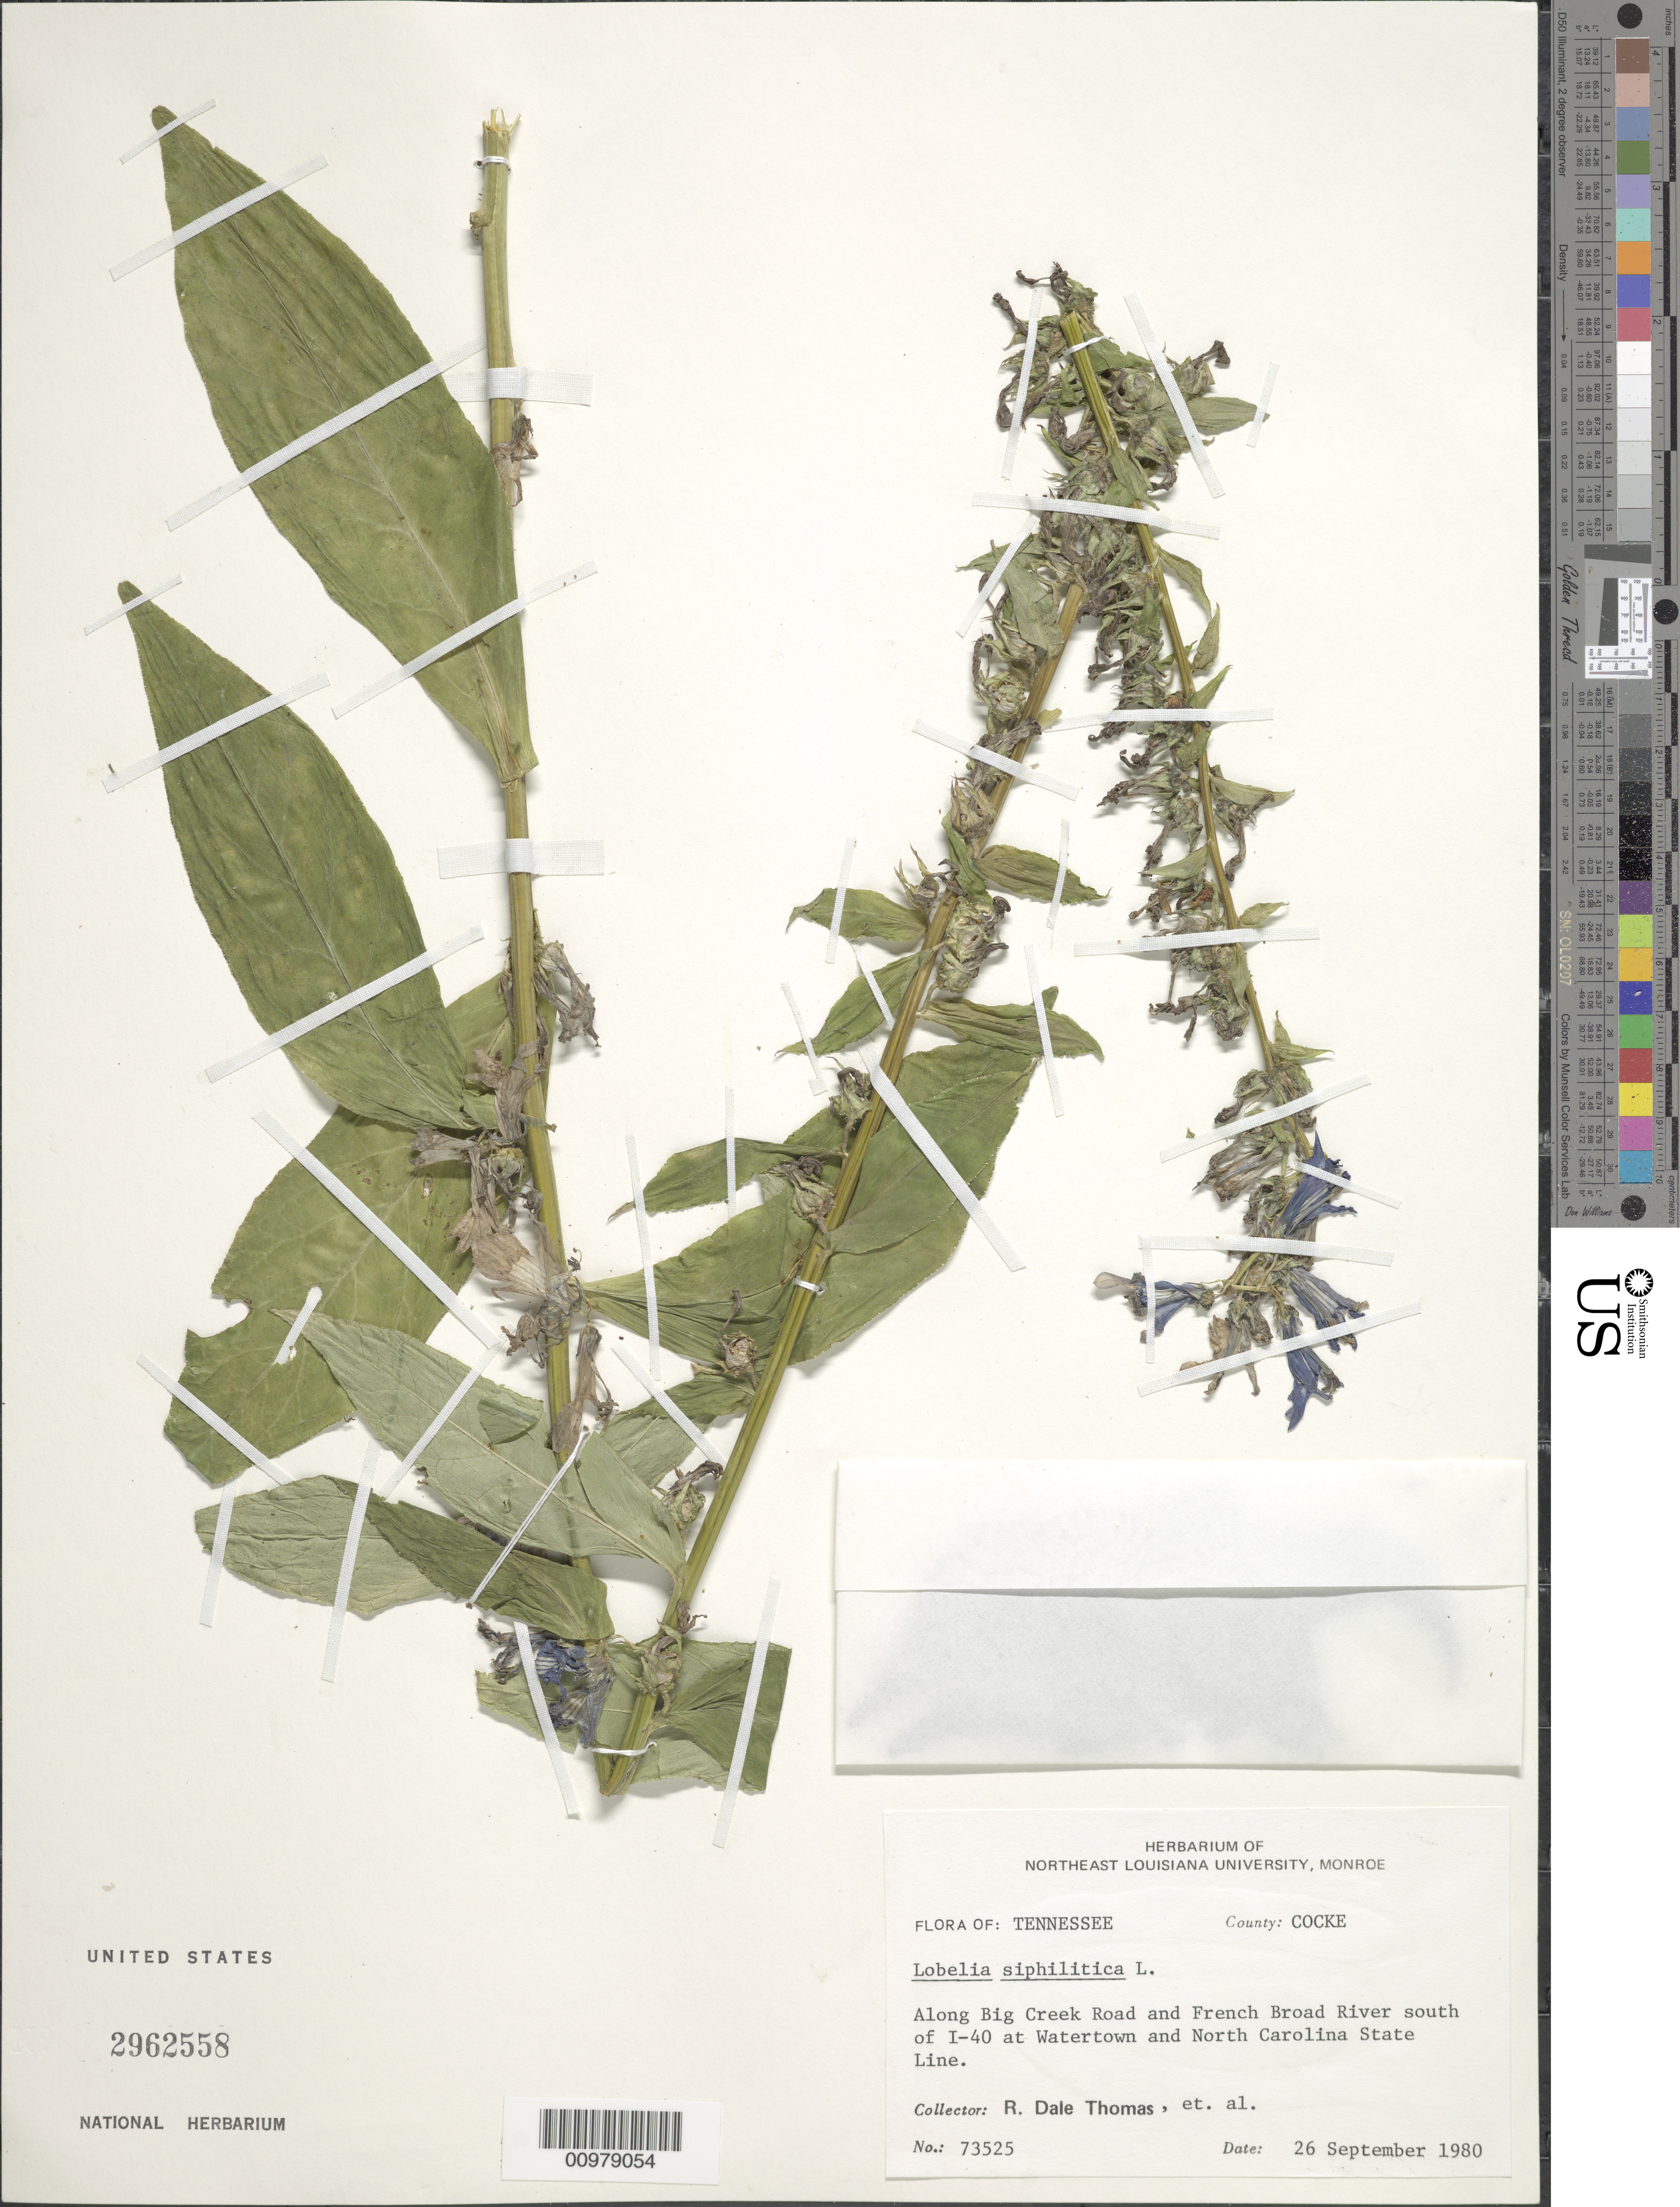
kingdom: Plantae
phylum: Tracheophyta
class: Magnoliopsida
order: Asterales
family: Campanulaceae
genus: Lobelia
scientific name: Lobelia siphilitica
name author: L.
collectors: R. Thomas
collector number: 73525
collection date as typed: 26 September 1980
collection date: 1980-09-26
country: United States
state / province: Tennessee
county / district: Cocke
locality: Along Big Creek Road and French Broad River south of I-40 at Watertown and North Carolina State Line.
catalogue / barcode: US 2962558